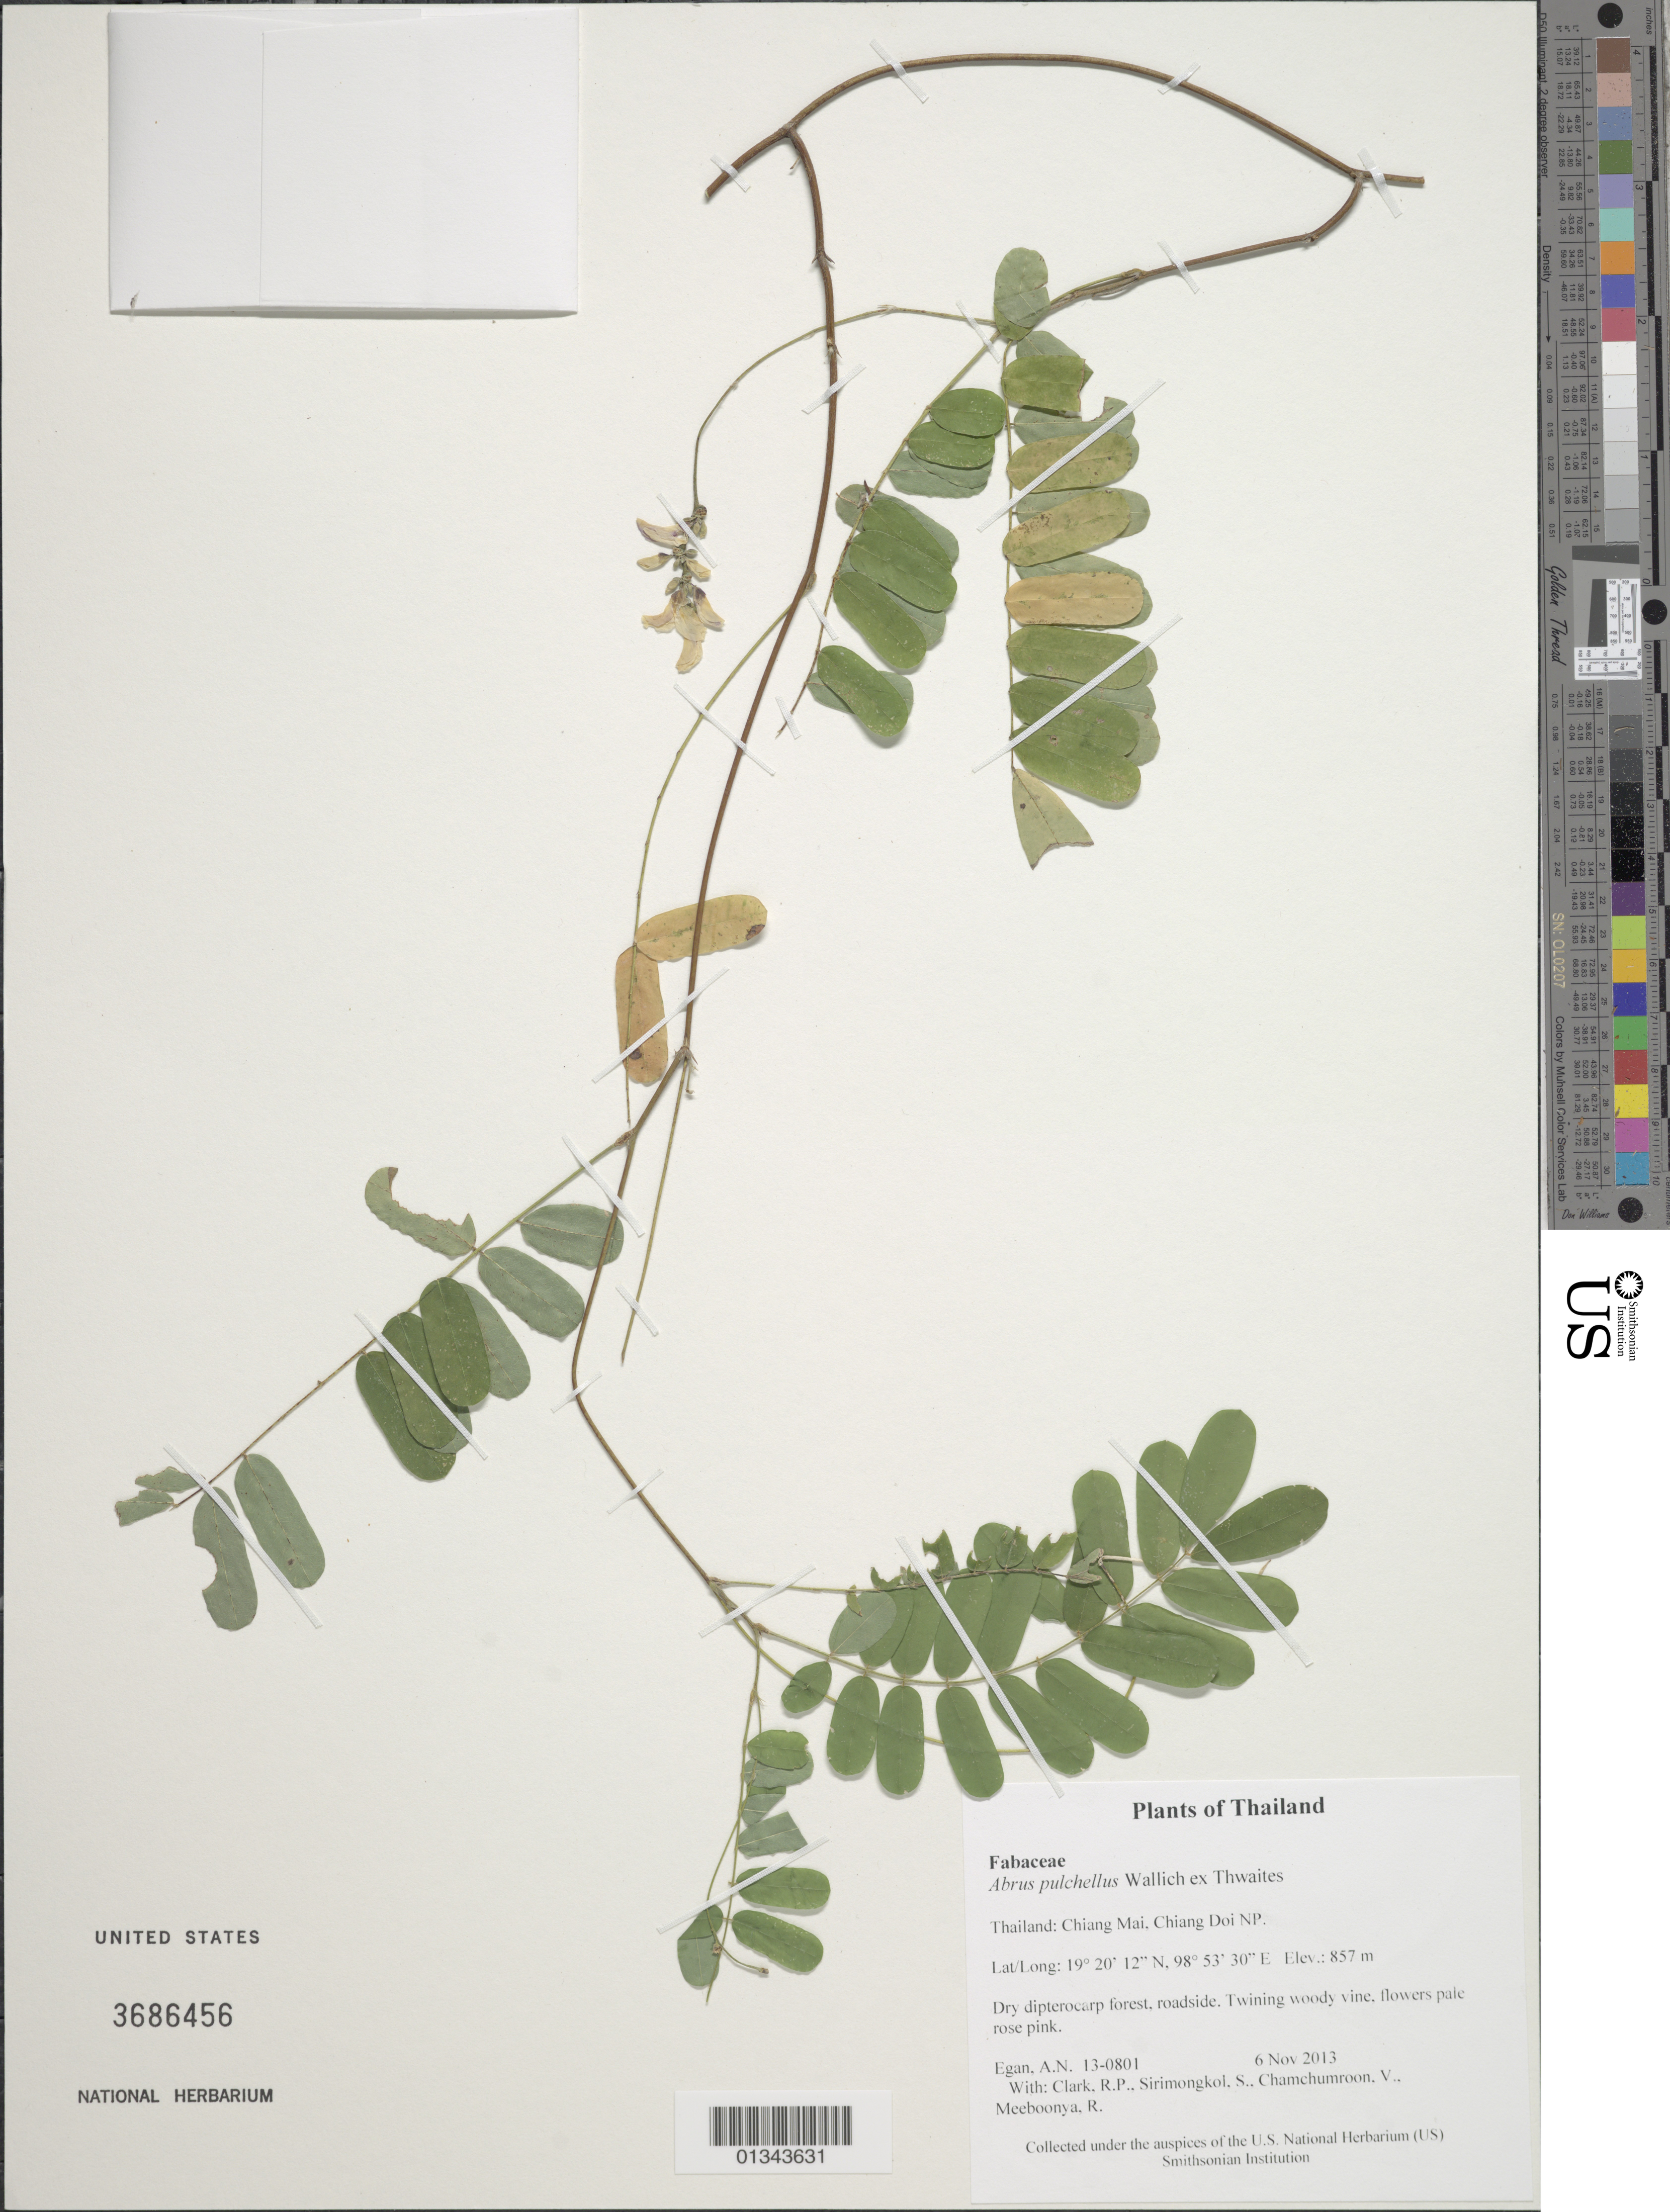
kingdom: Plantae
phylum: Tracheophyta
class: Magnoliopsida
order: Fabales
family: Fabaceae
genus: Abrus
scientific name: Abrus pulchellus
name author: Wall.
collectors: A. N. Egan, R. P. Clark, S. Sirimongkol, V. Chamchumroon & R. Meeboonya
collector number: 13-0801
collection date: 2013-11-06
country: Thailand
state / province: Chiang Mai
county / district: Mueang Chiang Mai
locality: Chiang Doi NP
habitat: Dry dipterocarp forest, roadside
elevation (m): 857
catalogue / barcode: US 3686456